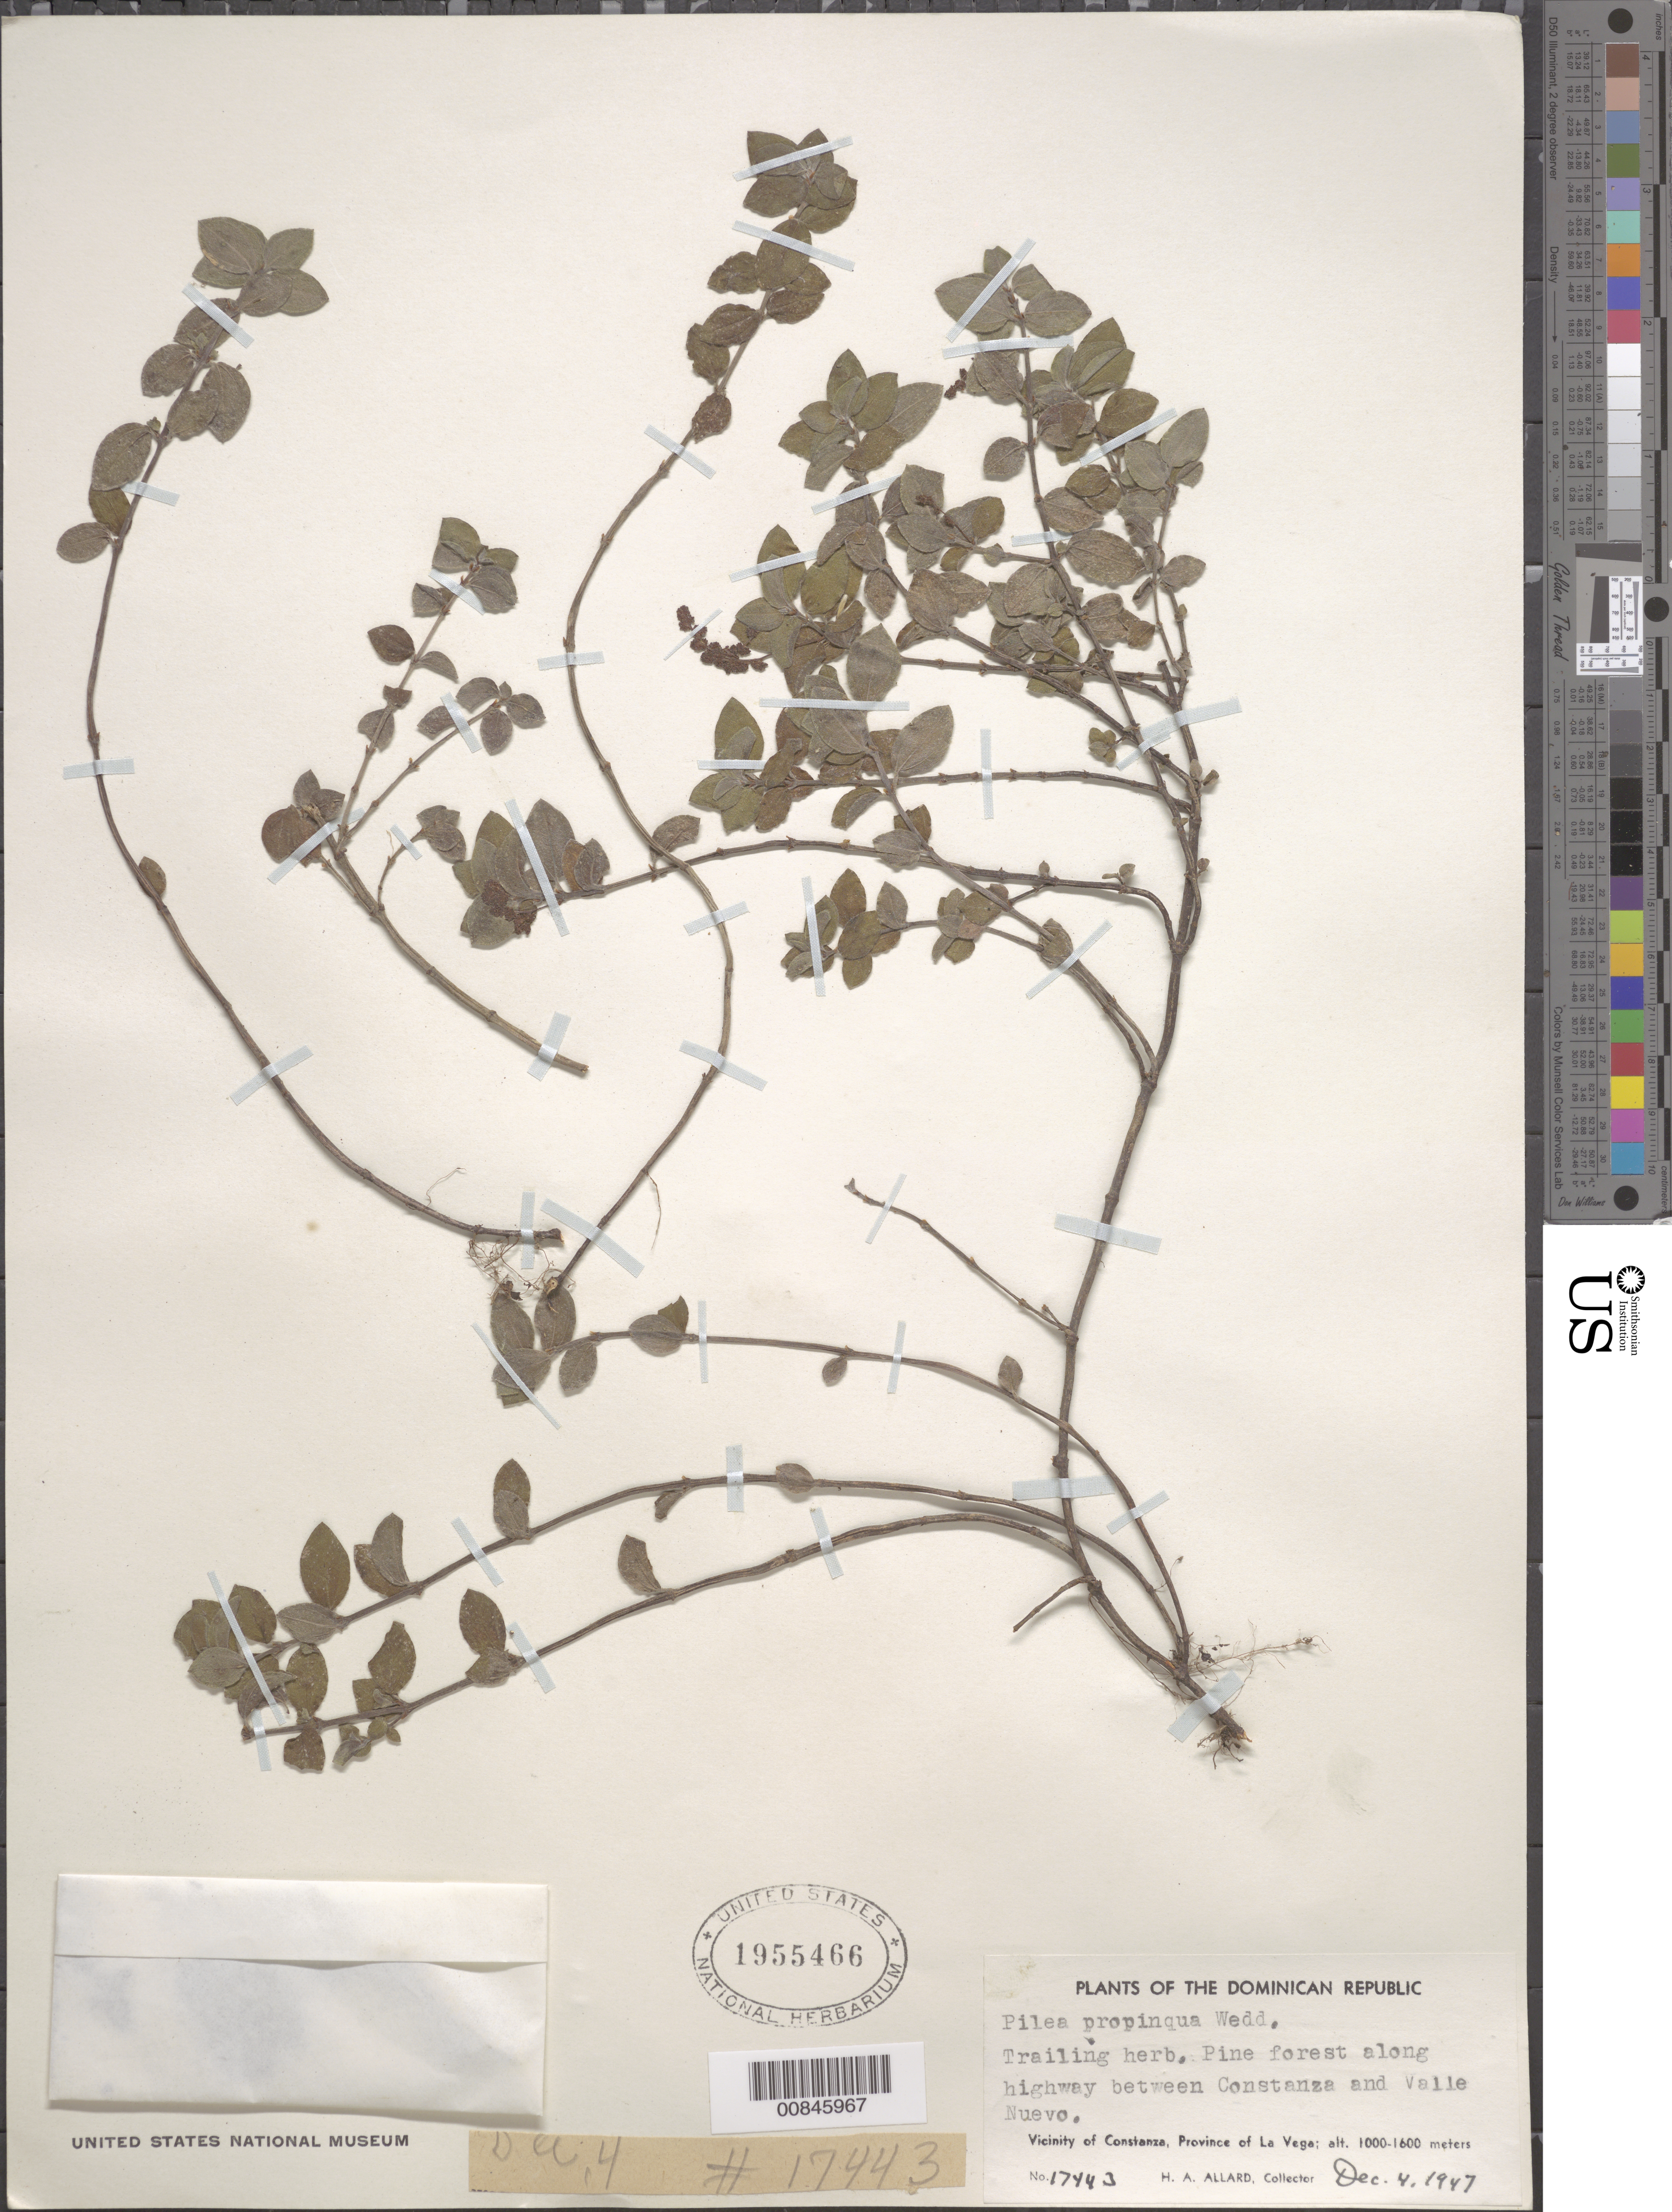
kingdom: Plantae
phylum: Tracheophyta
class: Magnoliopsida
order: Rosales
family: Urticaceae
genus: Pilea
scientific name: Pilea propinqua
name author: Wedd.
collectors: H. A. Allard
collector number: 17443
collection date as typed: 04 Dec 1947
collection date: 1947-12-04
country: Dominican Republic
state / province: La Vega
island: Hispaniola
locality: Along highway between Constanza and Valle Nuevo.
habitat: Pine forest along highway.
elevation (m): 1000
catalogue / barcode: US 1955466